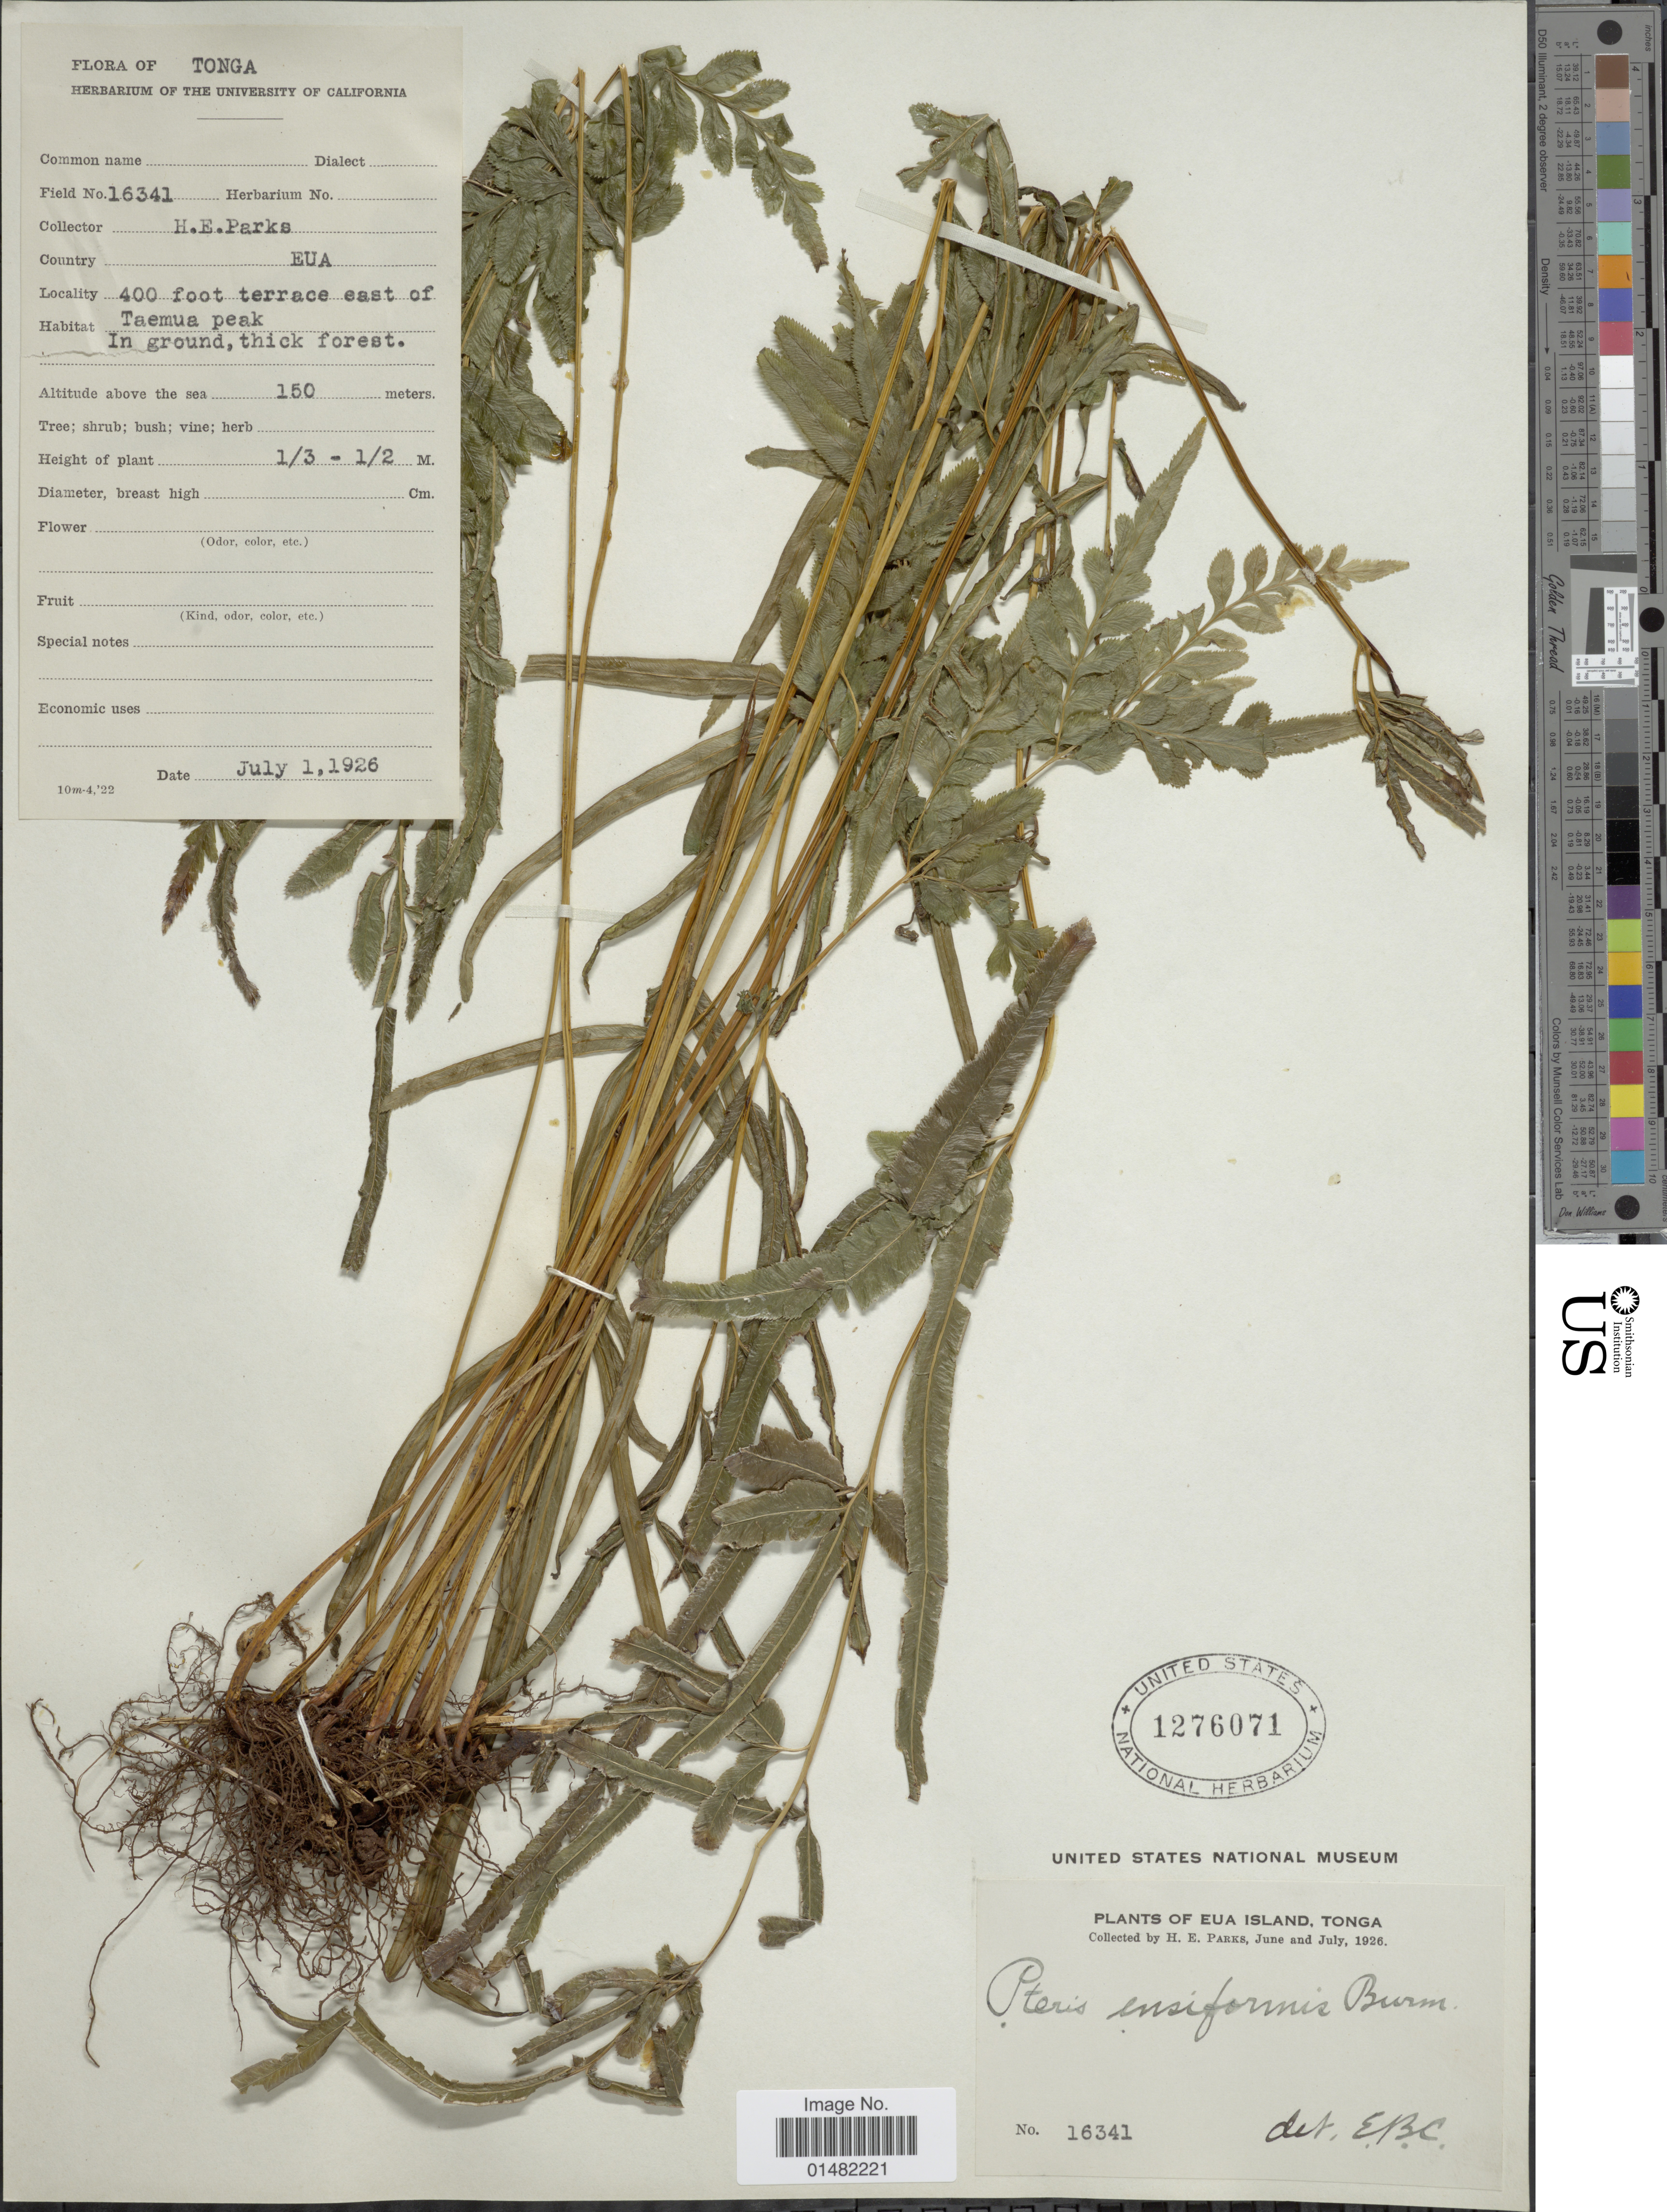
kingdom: Plantae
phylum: Tracheophyta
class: Polypodiopsida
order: Polypodiales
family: Pteridaceae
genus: Pteris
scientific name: Pteris ensiformis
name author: Burm. f.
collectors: H. E. Parks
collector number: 16341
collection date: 1926-07-01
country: Tonga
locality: Eua Island, 400 foot terrace east of Taemua peak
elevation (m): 150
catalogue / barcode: US 1276071